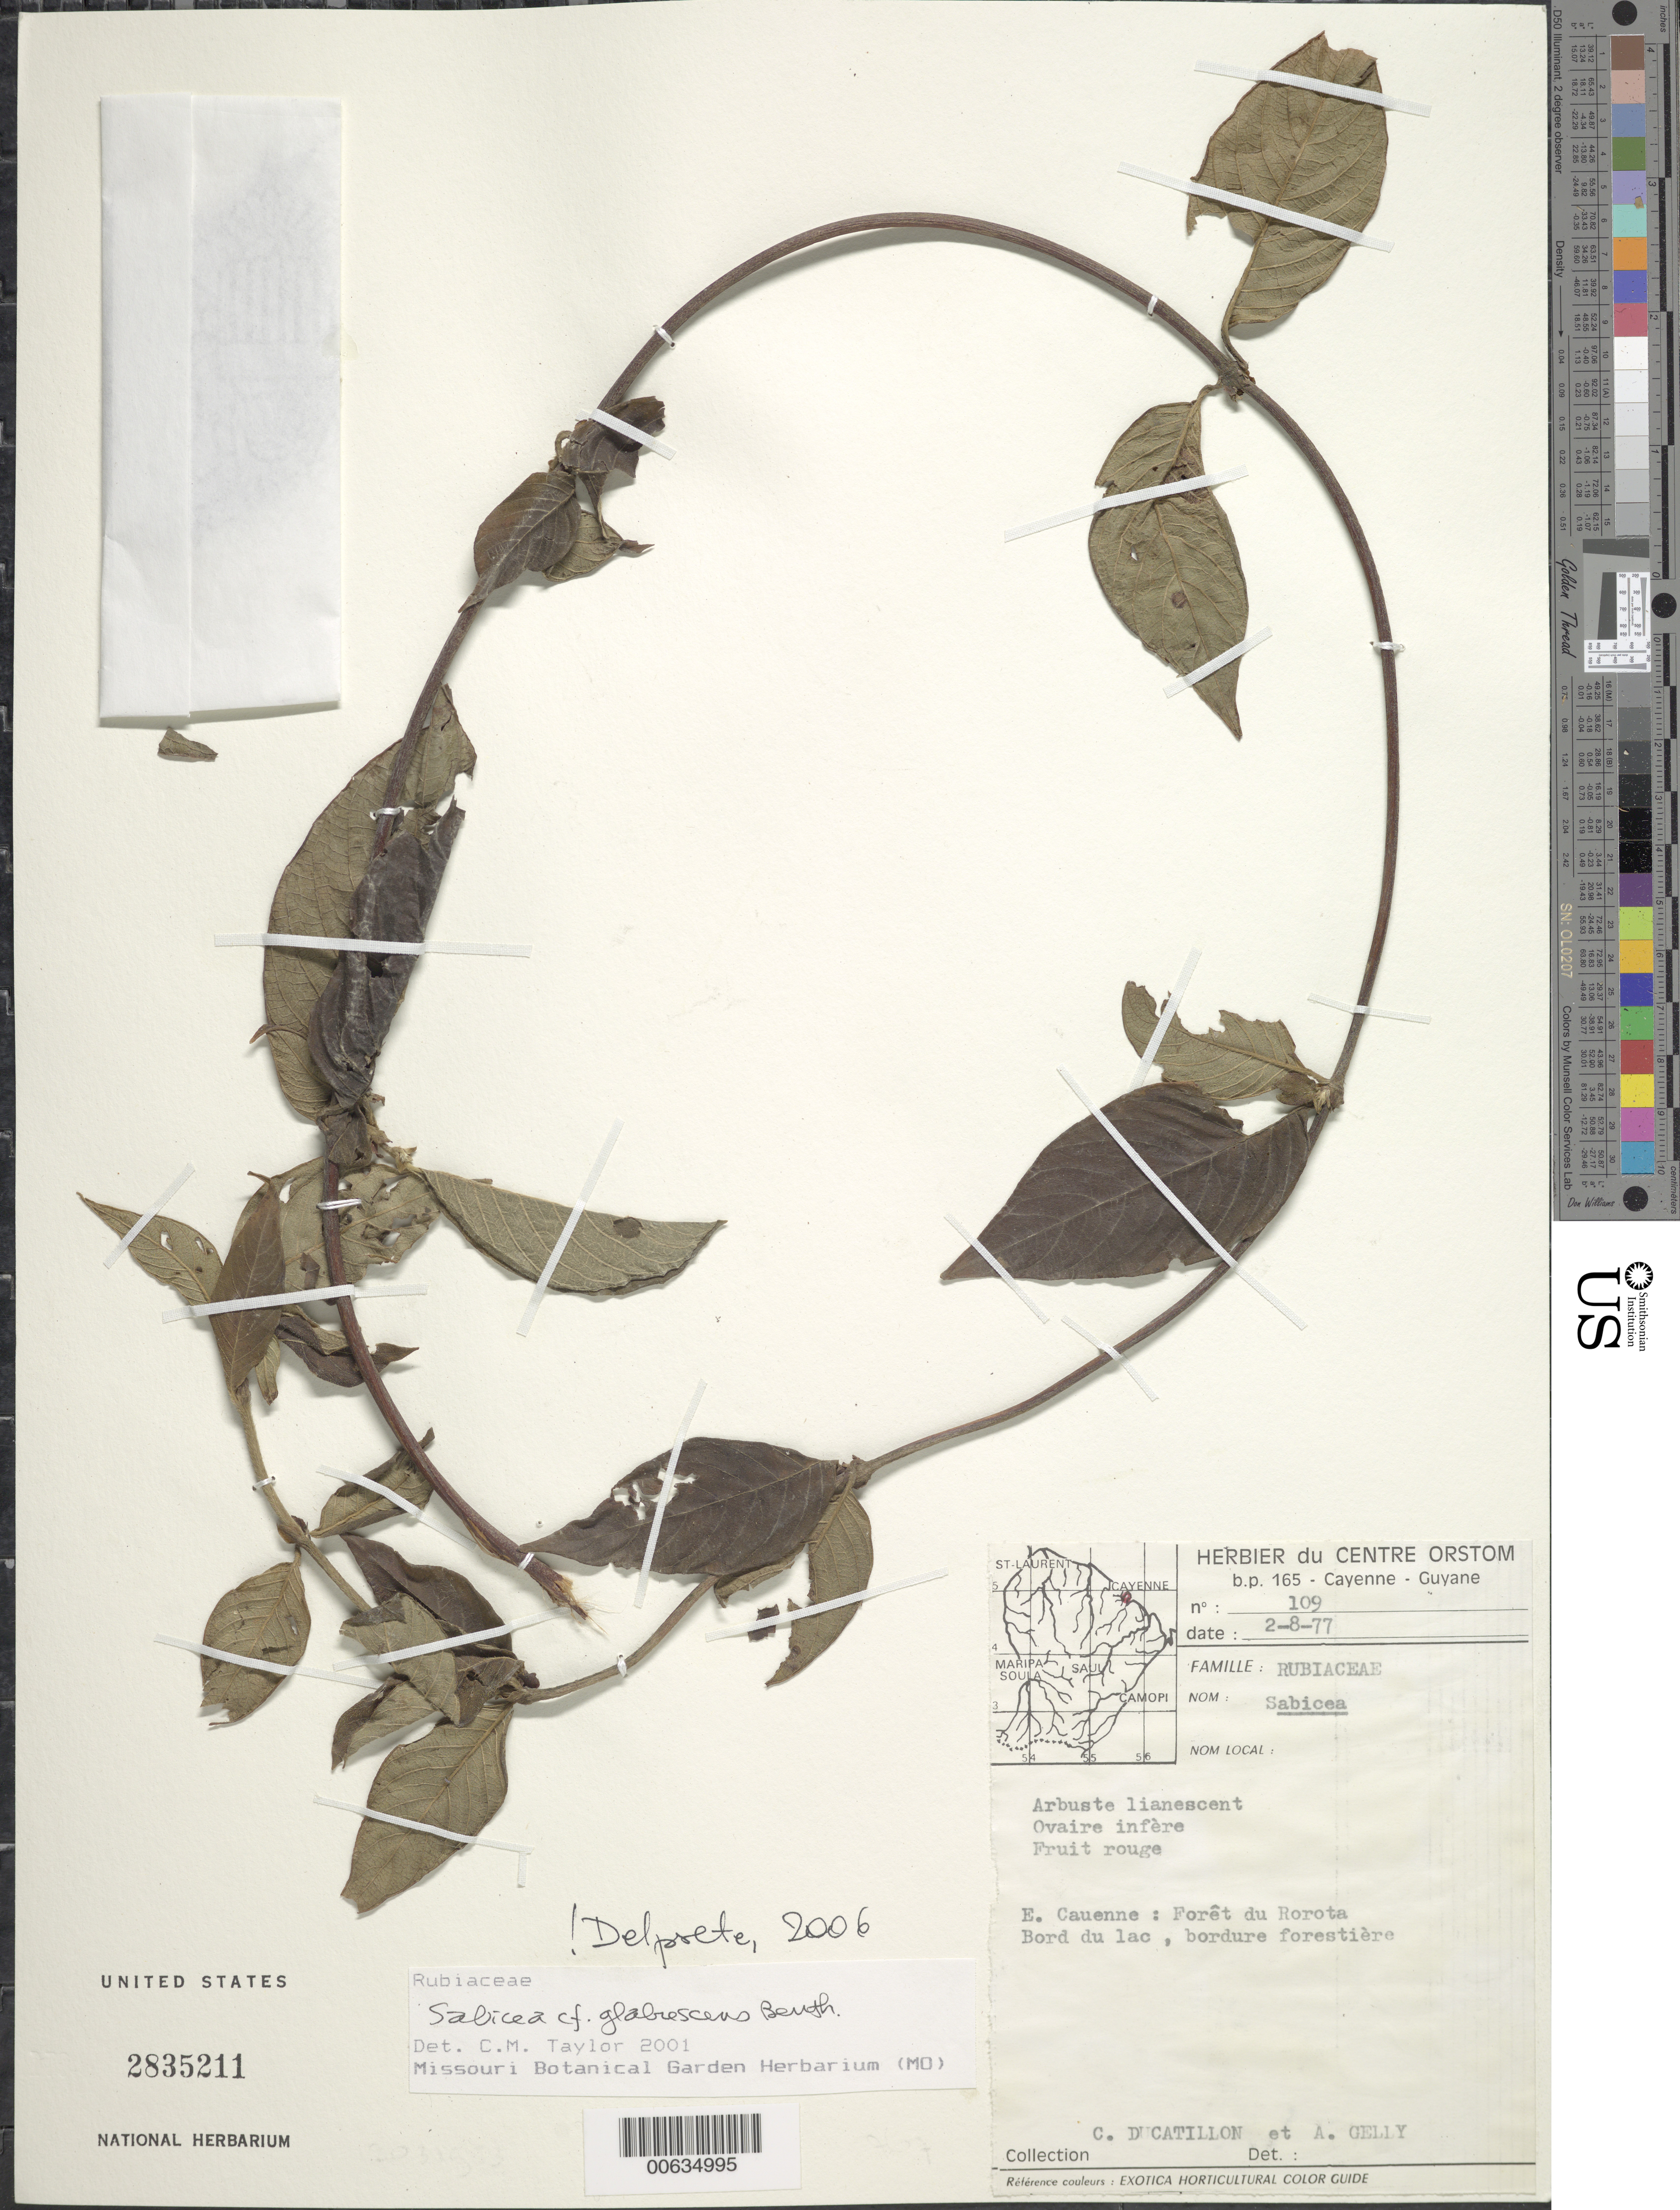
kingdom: Plantae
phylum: Tracheophyta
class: Magnoliopsida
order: Gentianales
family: Rubiaceae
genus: Sabicea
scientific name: Sabicea glabrescens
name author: Benth.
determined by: Delprete, P. G., Herb. de Guyane Cay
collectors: C. Ducatillon & A. Gelly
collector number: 109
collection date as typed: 2-Aug-77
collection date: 1977-08-02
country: French Guiana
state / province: Cayenne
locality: Cayenne, E; forêt du Rorota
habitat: Bord du lac, bordure forestière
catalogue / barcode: US 2835211